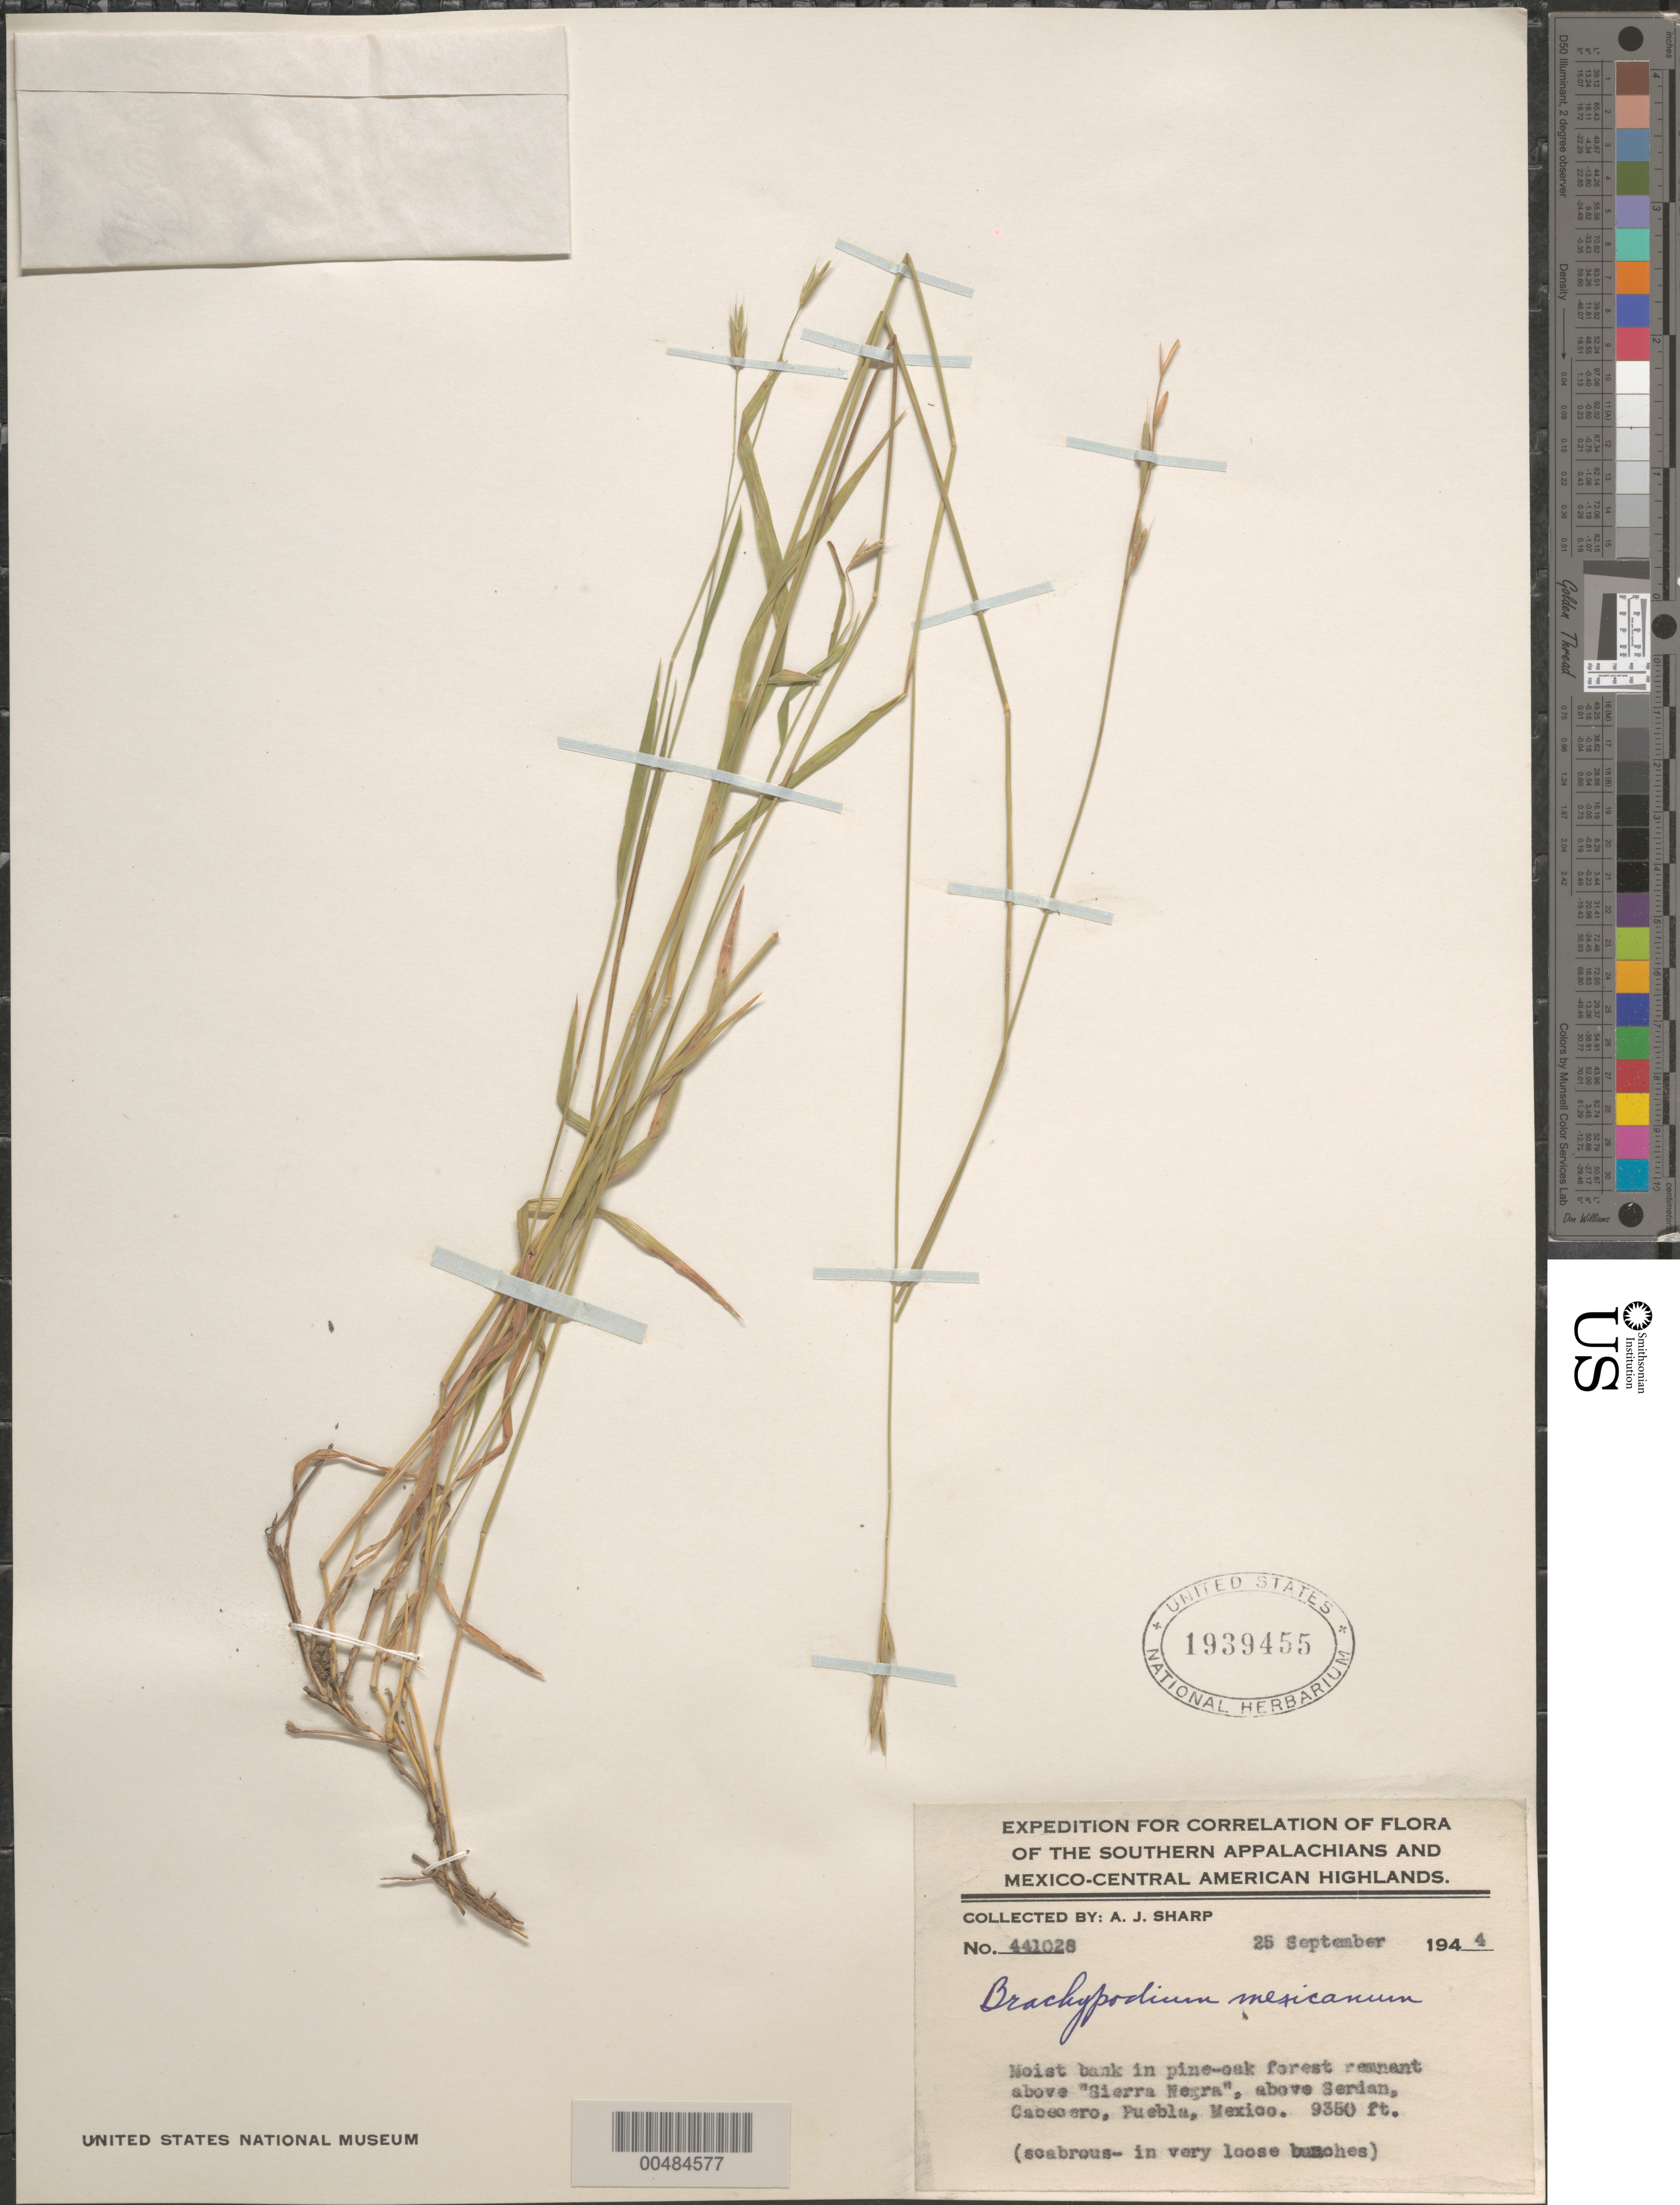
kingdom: Plantae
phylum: Tracheophyta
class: Liliopsida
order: Poales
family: Poaceae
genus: Brachypodium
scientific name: Brachypodium mexicanum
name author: (Roem. & Schult.) Link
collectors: A. J. Sharp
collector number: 441028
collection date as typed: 26 Sep 1944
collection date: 1944-09-26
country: Mexico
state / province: Puebla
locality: Above Sierra Negra above Serdan, Caoecero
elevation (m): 2850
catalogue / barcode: US 1939455